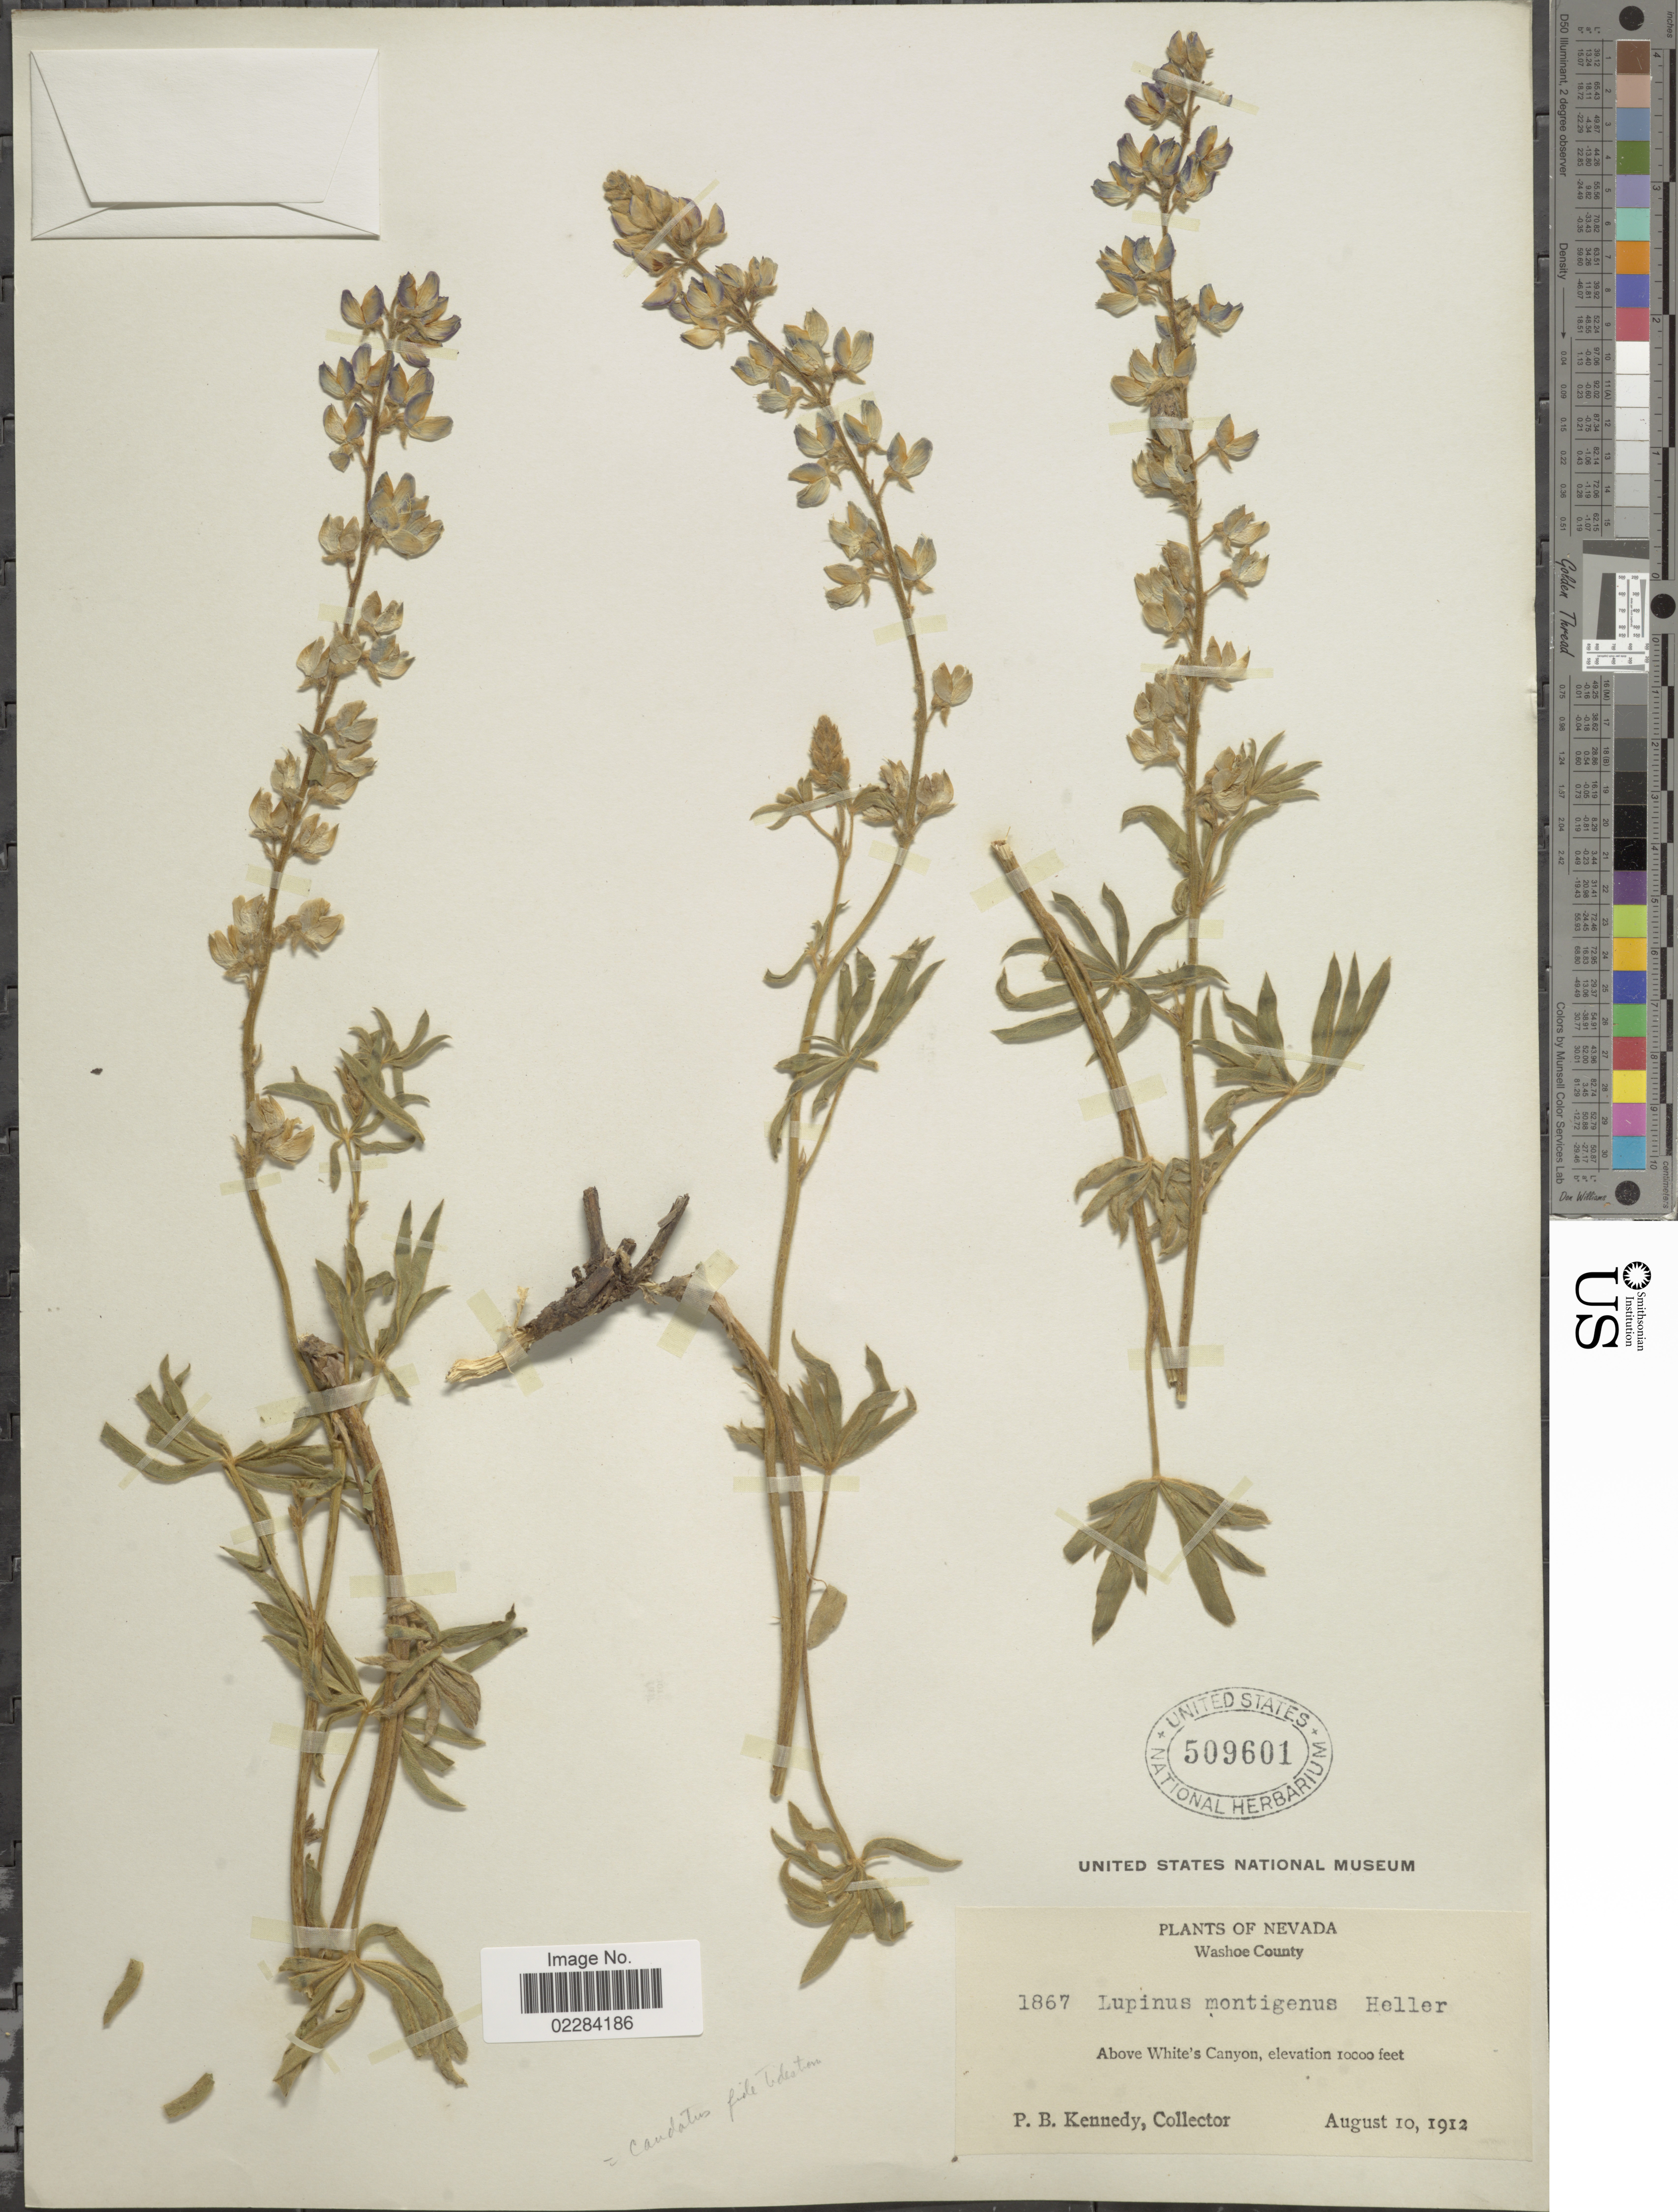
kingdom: Plantae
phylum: Tracheophyta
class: Magnoliopsida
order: Fabales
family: Fabaceae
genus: Lupinus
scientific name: Lupinus caudatus subsp. montigenus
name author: (A. Heller) L.W. Hess & D.B. Dunn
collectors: P. B. Kennedy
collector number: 1867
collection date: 1912-08-10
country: United States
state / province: Nevada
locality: Washoe County. Above White's Canyon.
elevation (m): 3048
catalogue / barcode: US 509601